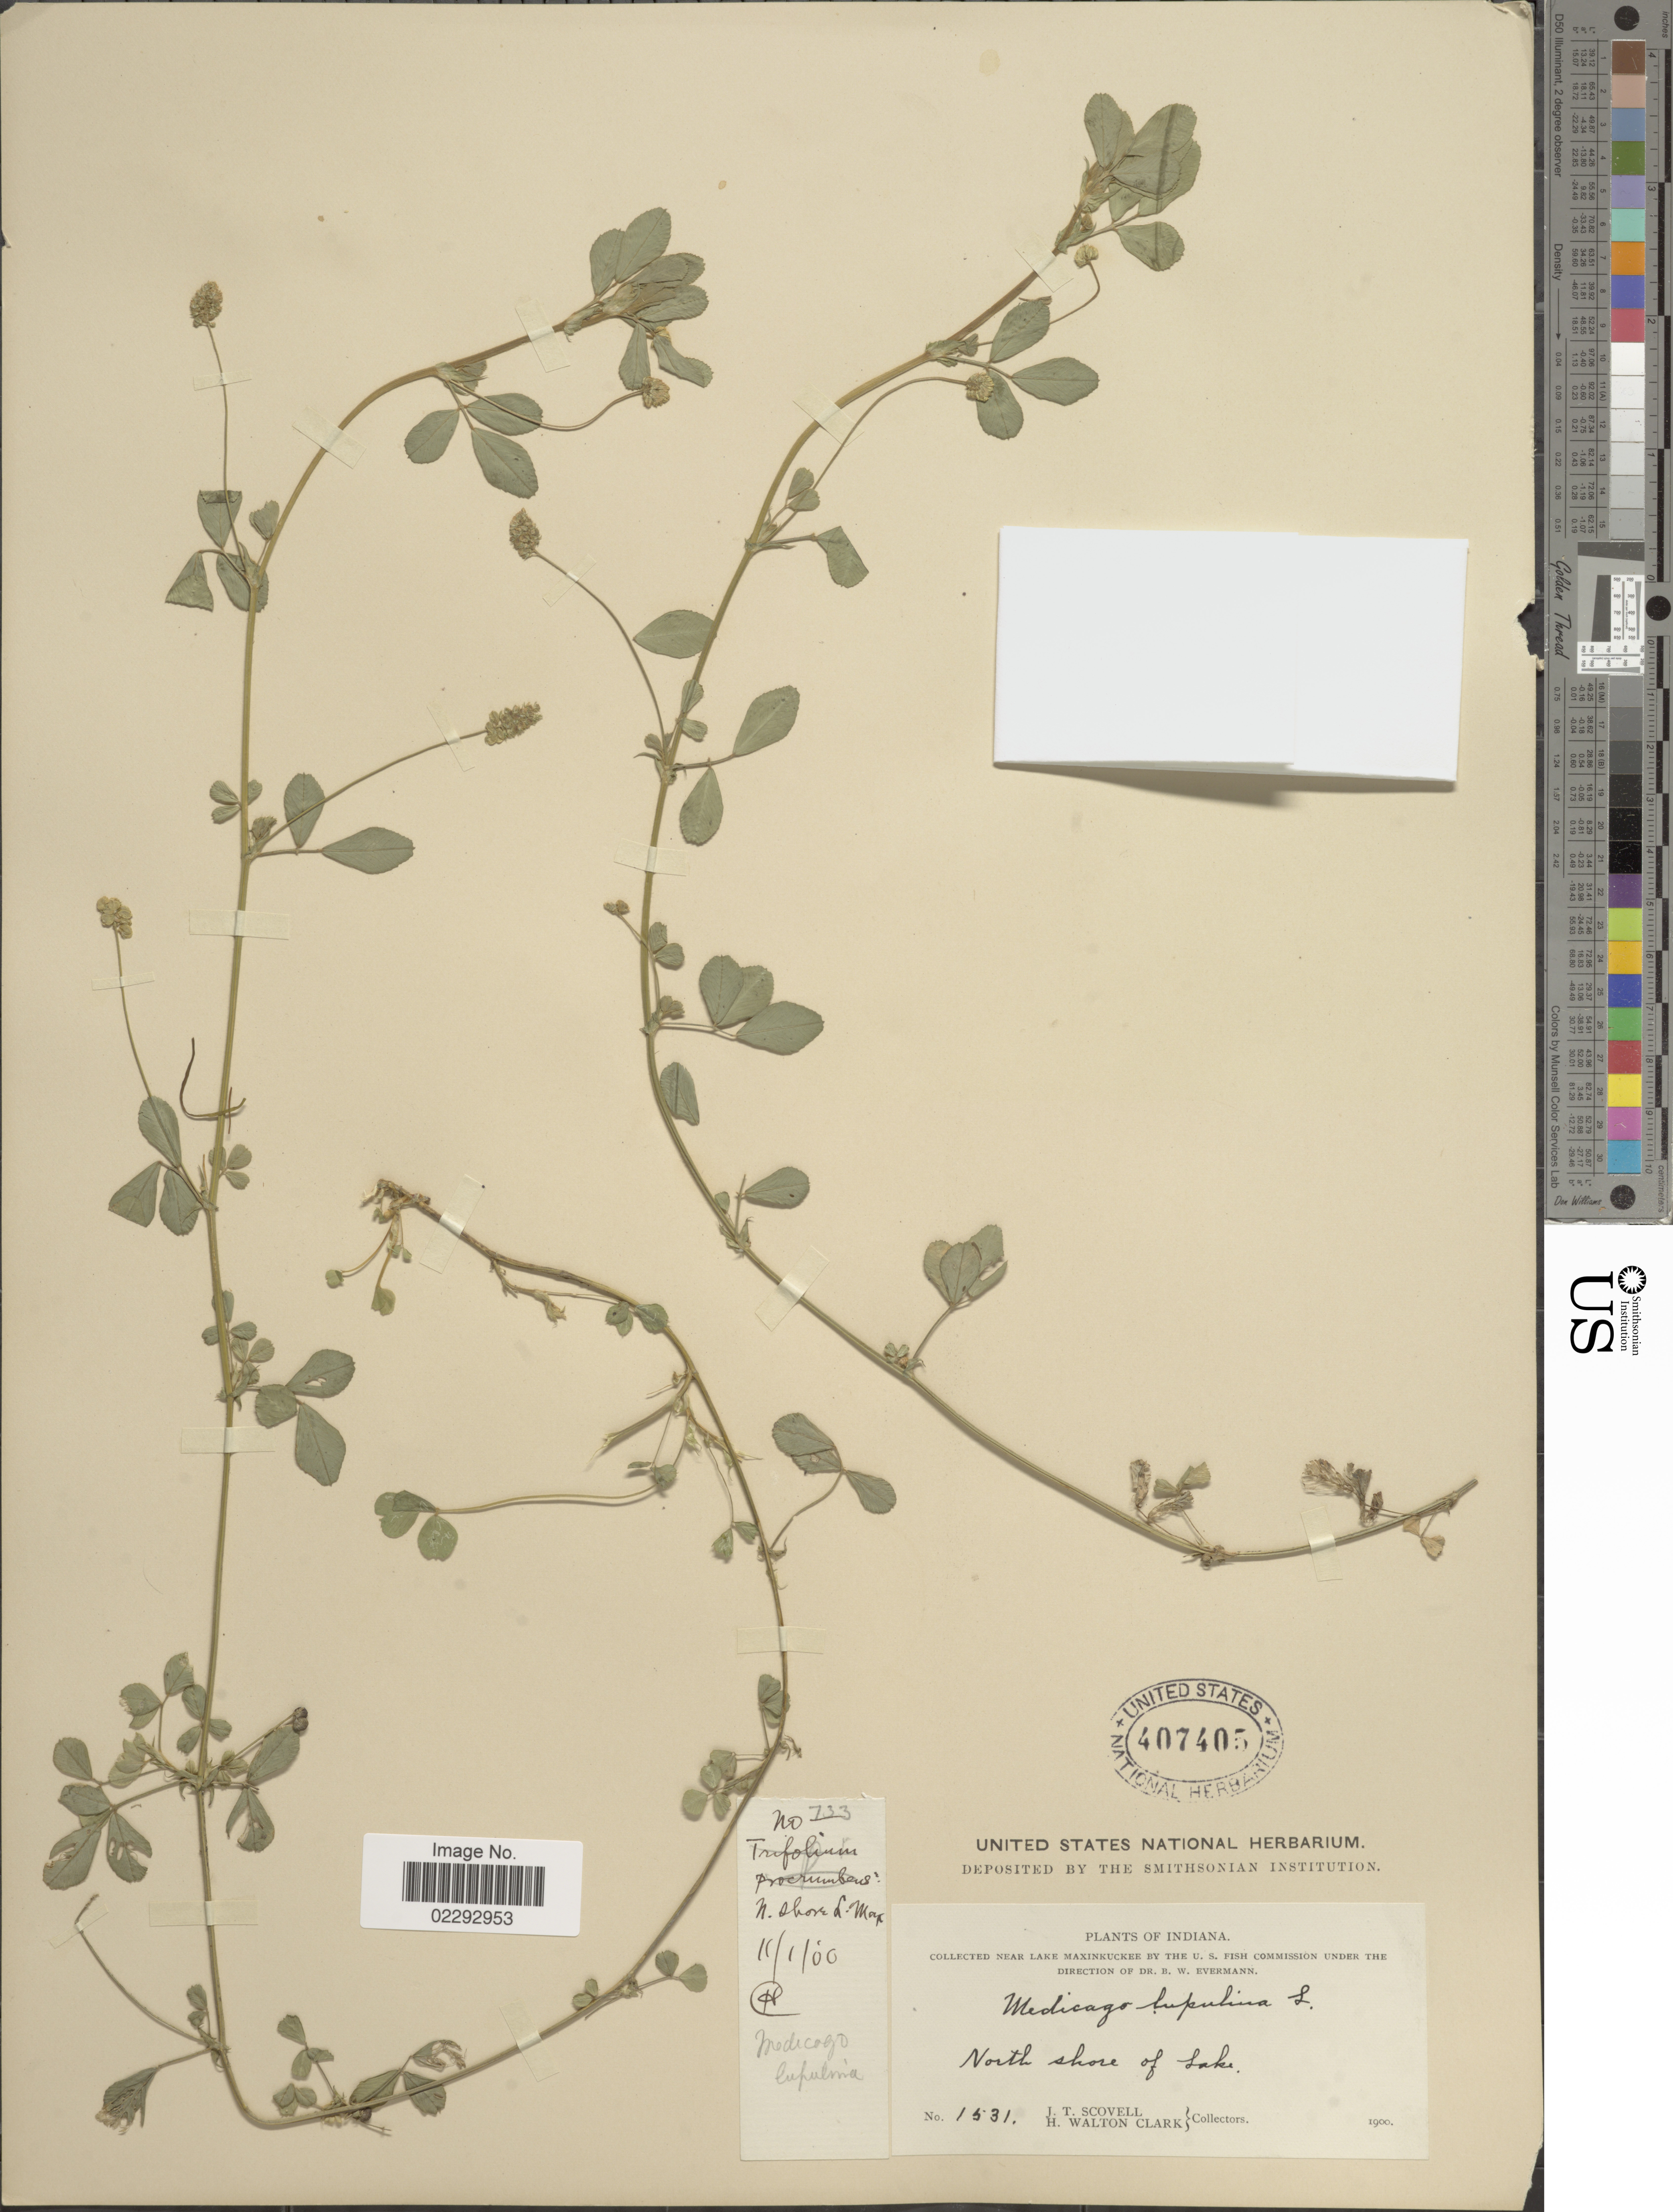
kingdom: Plantae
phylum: Tracheophyta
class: Magnoliopsida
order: Fabales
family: Fabaceae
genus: Medicago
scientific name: Medicago lupulina var. lupulina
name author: L.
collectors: J. T. Scovell & H. W. Clark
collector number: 1531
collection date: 1900-01-11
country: United States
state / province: Indiana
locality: Indiana. North shore of Lake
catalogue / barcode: US 407405